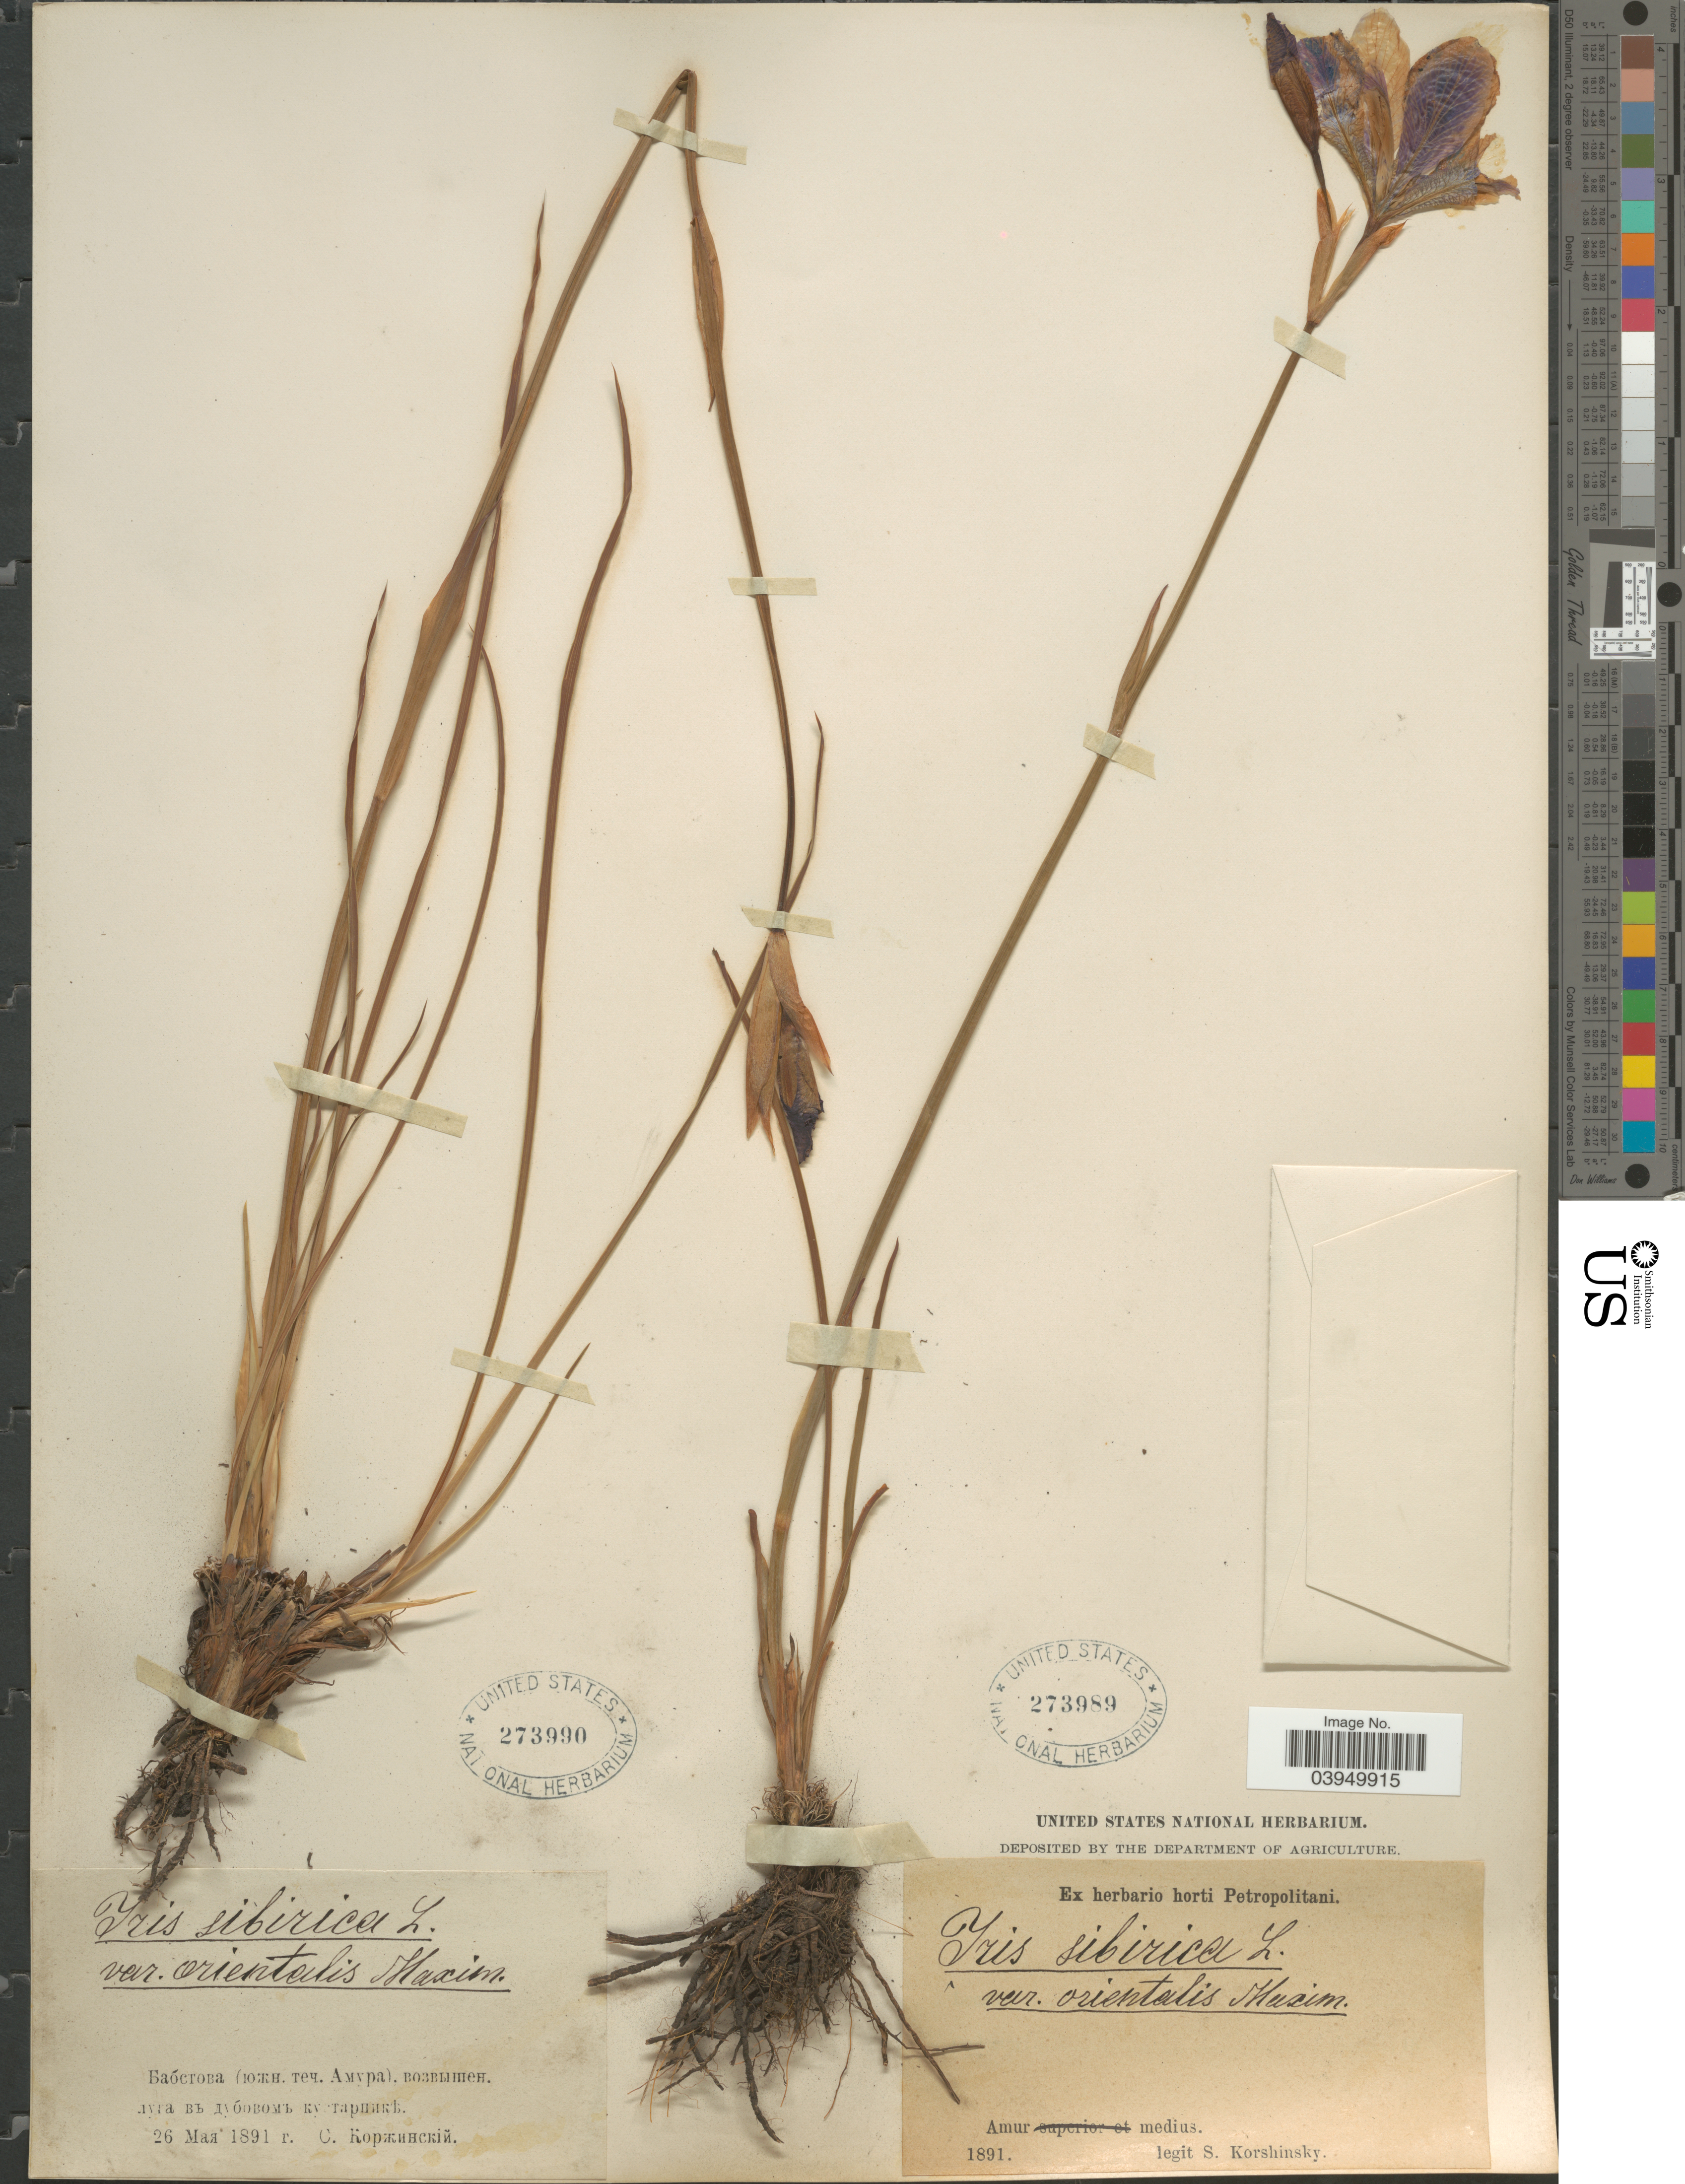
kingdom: Plantae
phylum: Tracheophyta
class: Liliopsida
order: Asparagales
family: Iridaceae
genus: Iris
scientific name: Iris sibirica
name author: L.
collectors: S. Korzhinskiy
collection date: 1891-05-26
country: Russian Federation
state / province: Jewish Autonomous O.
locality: Babstova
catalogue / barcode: US 273990-2